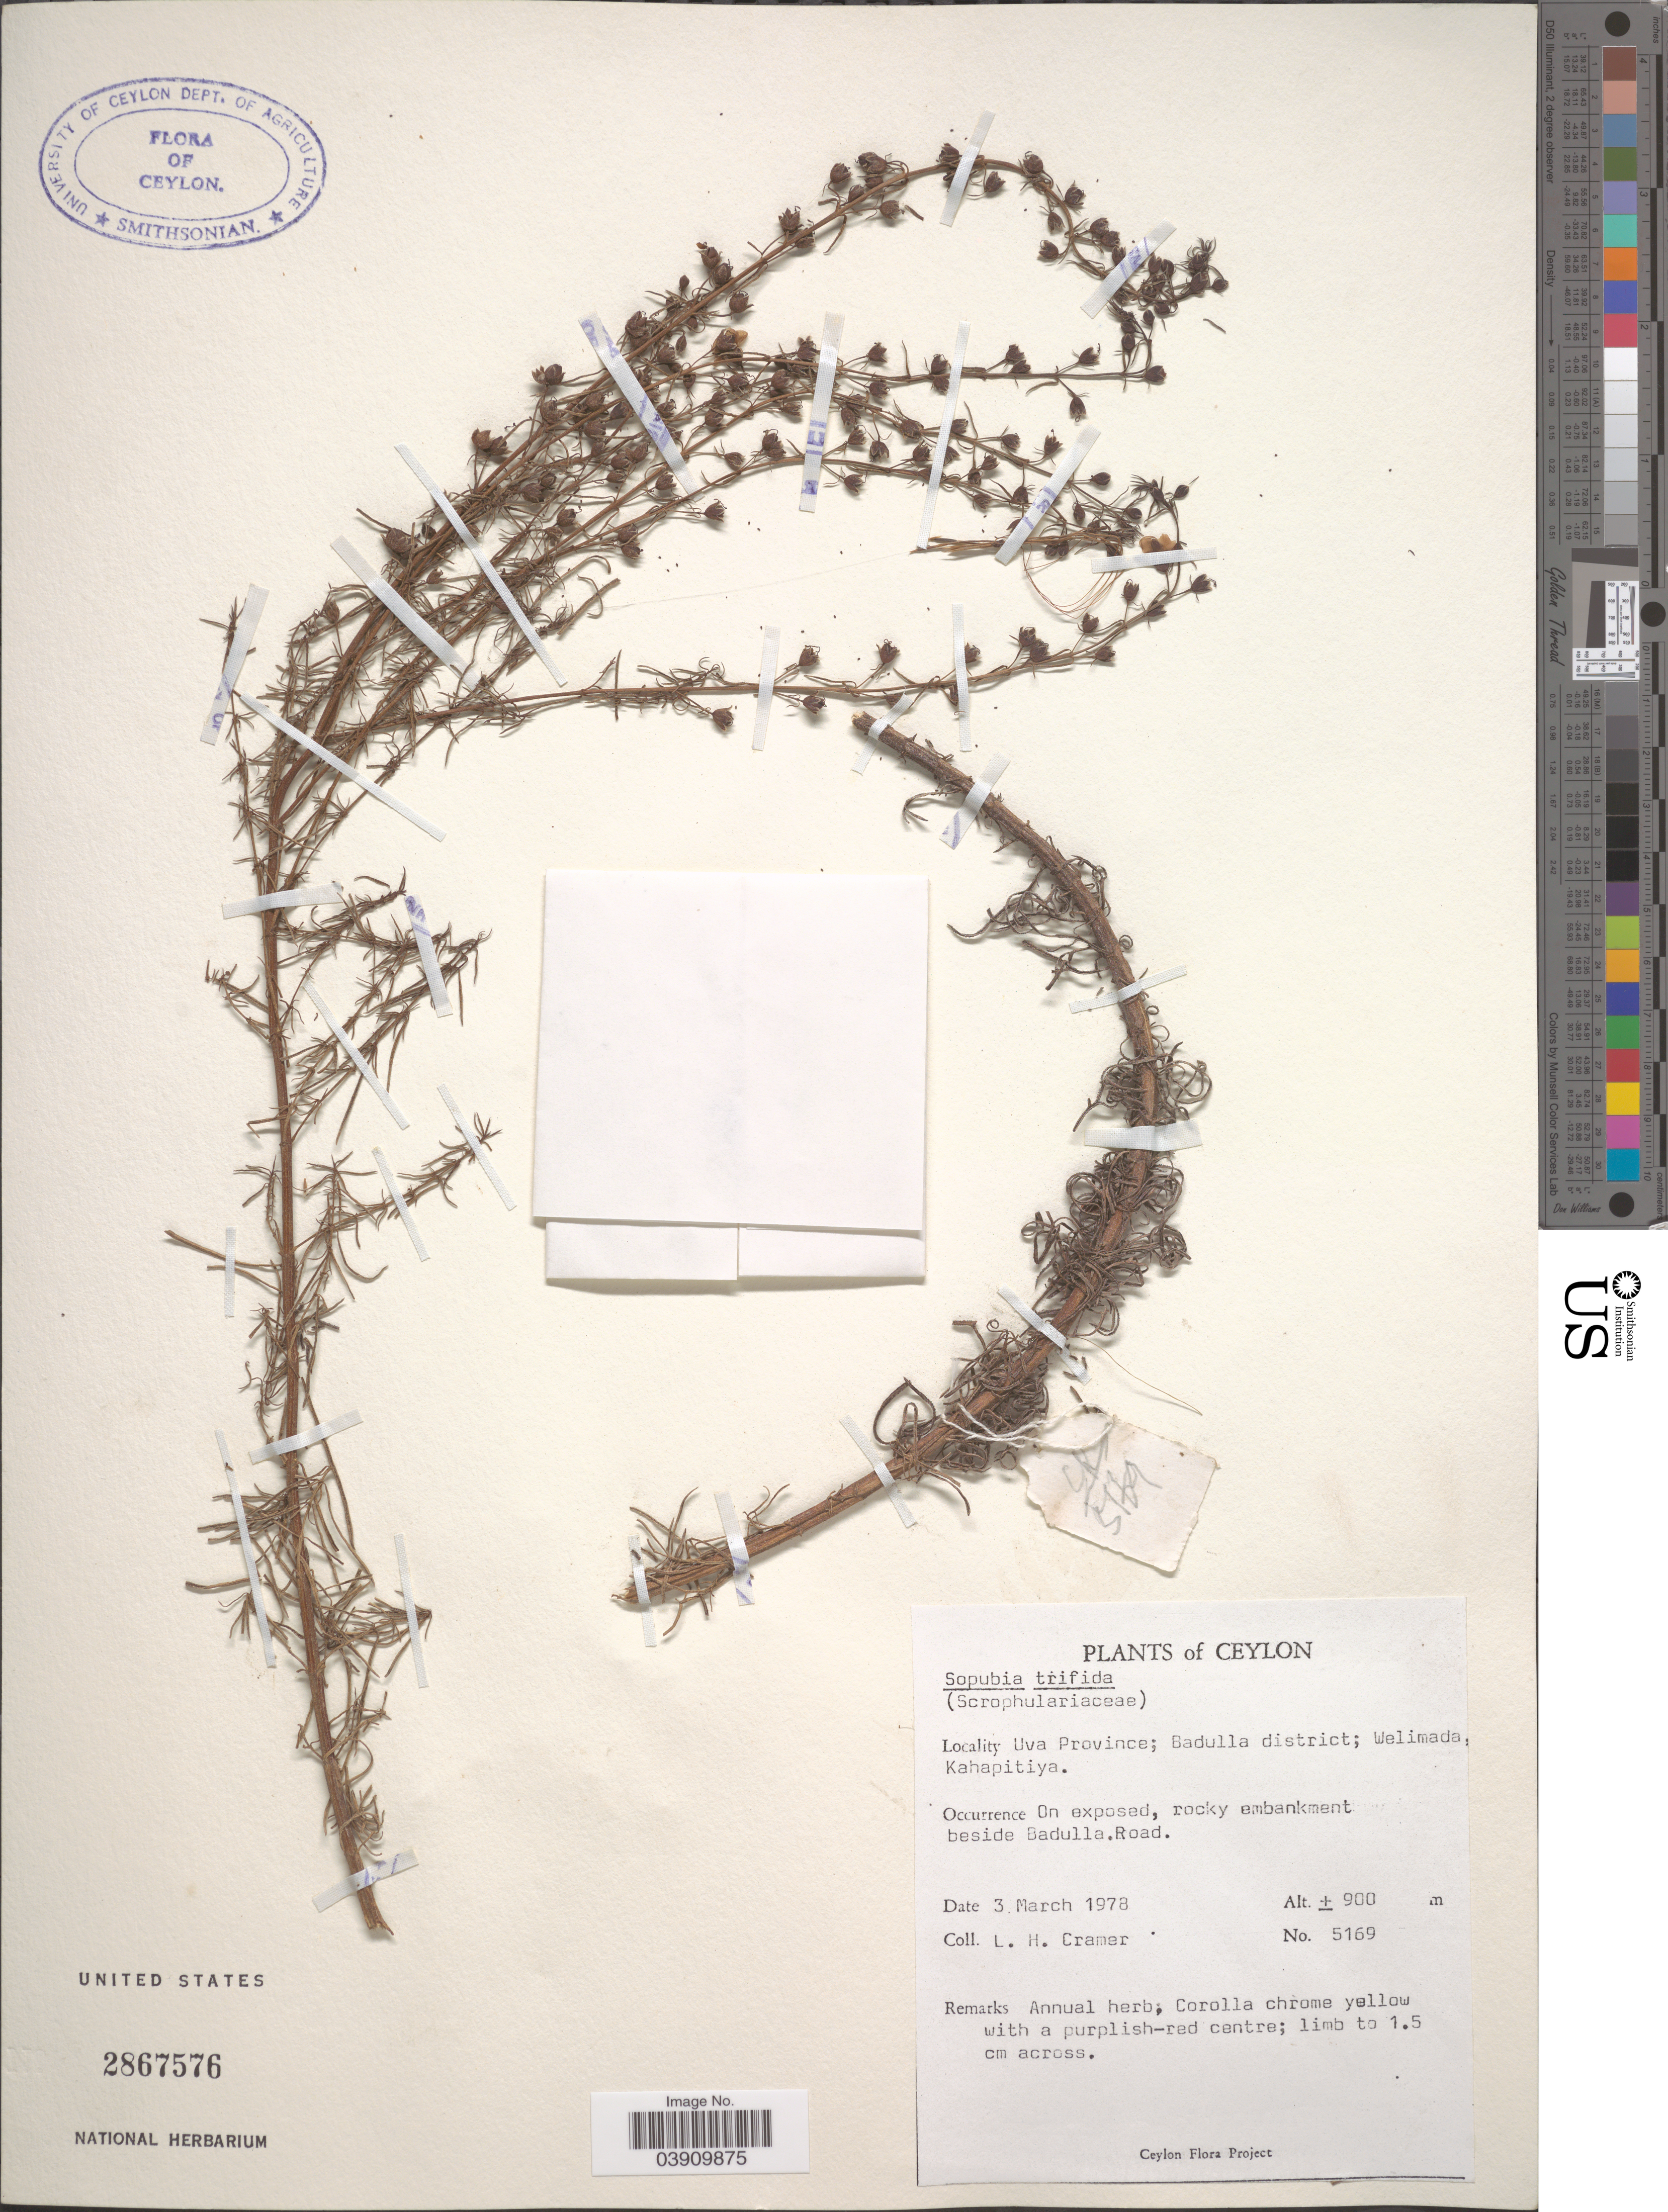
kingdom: Plantae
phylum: Tracheophyta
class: Magnoliopsida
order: Lamiales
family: Orobanchaceae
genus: Sopubia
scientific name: Sopubia trifida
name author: Buch.-Ham. ex D. Don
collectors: L. H. Cramer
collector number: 5169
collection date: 1978-03-03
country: Sri Lanka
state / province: Uva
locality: Ceylon. Badulla district; Welimada: Kahapitiya. On exposed, rocky embankment beside Badulla. Road.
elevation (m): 900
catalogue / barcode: US 2867576